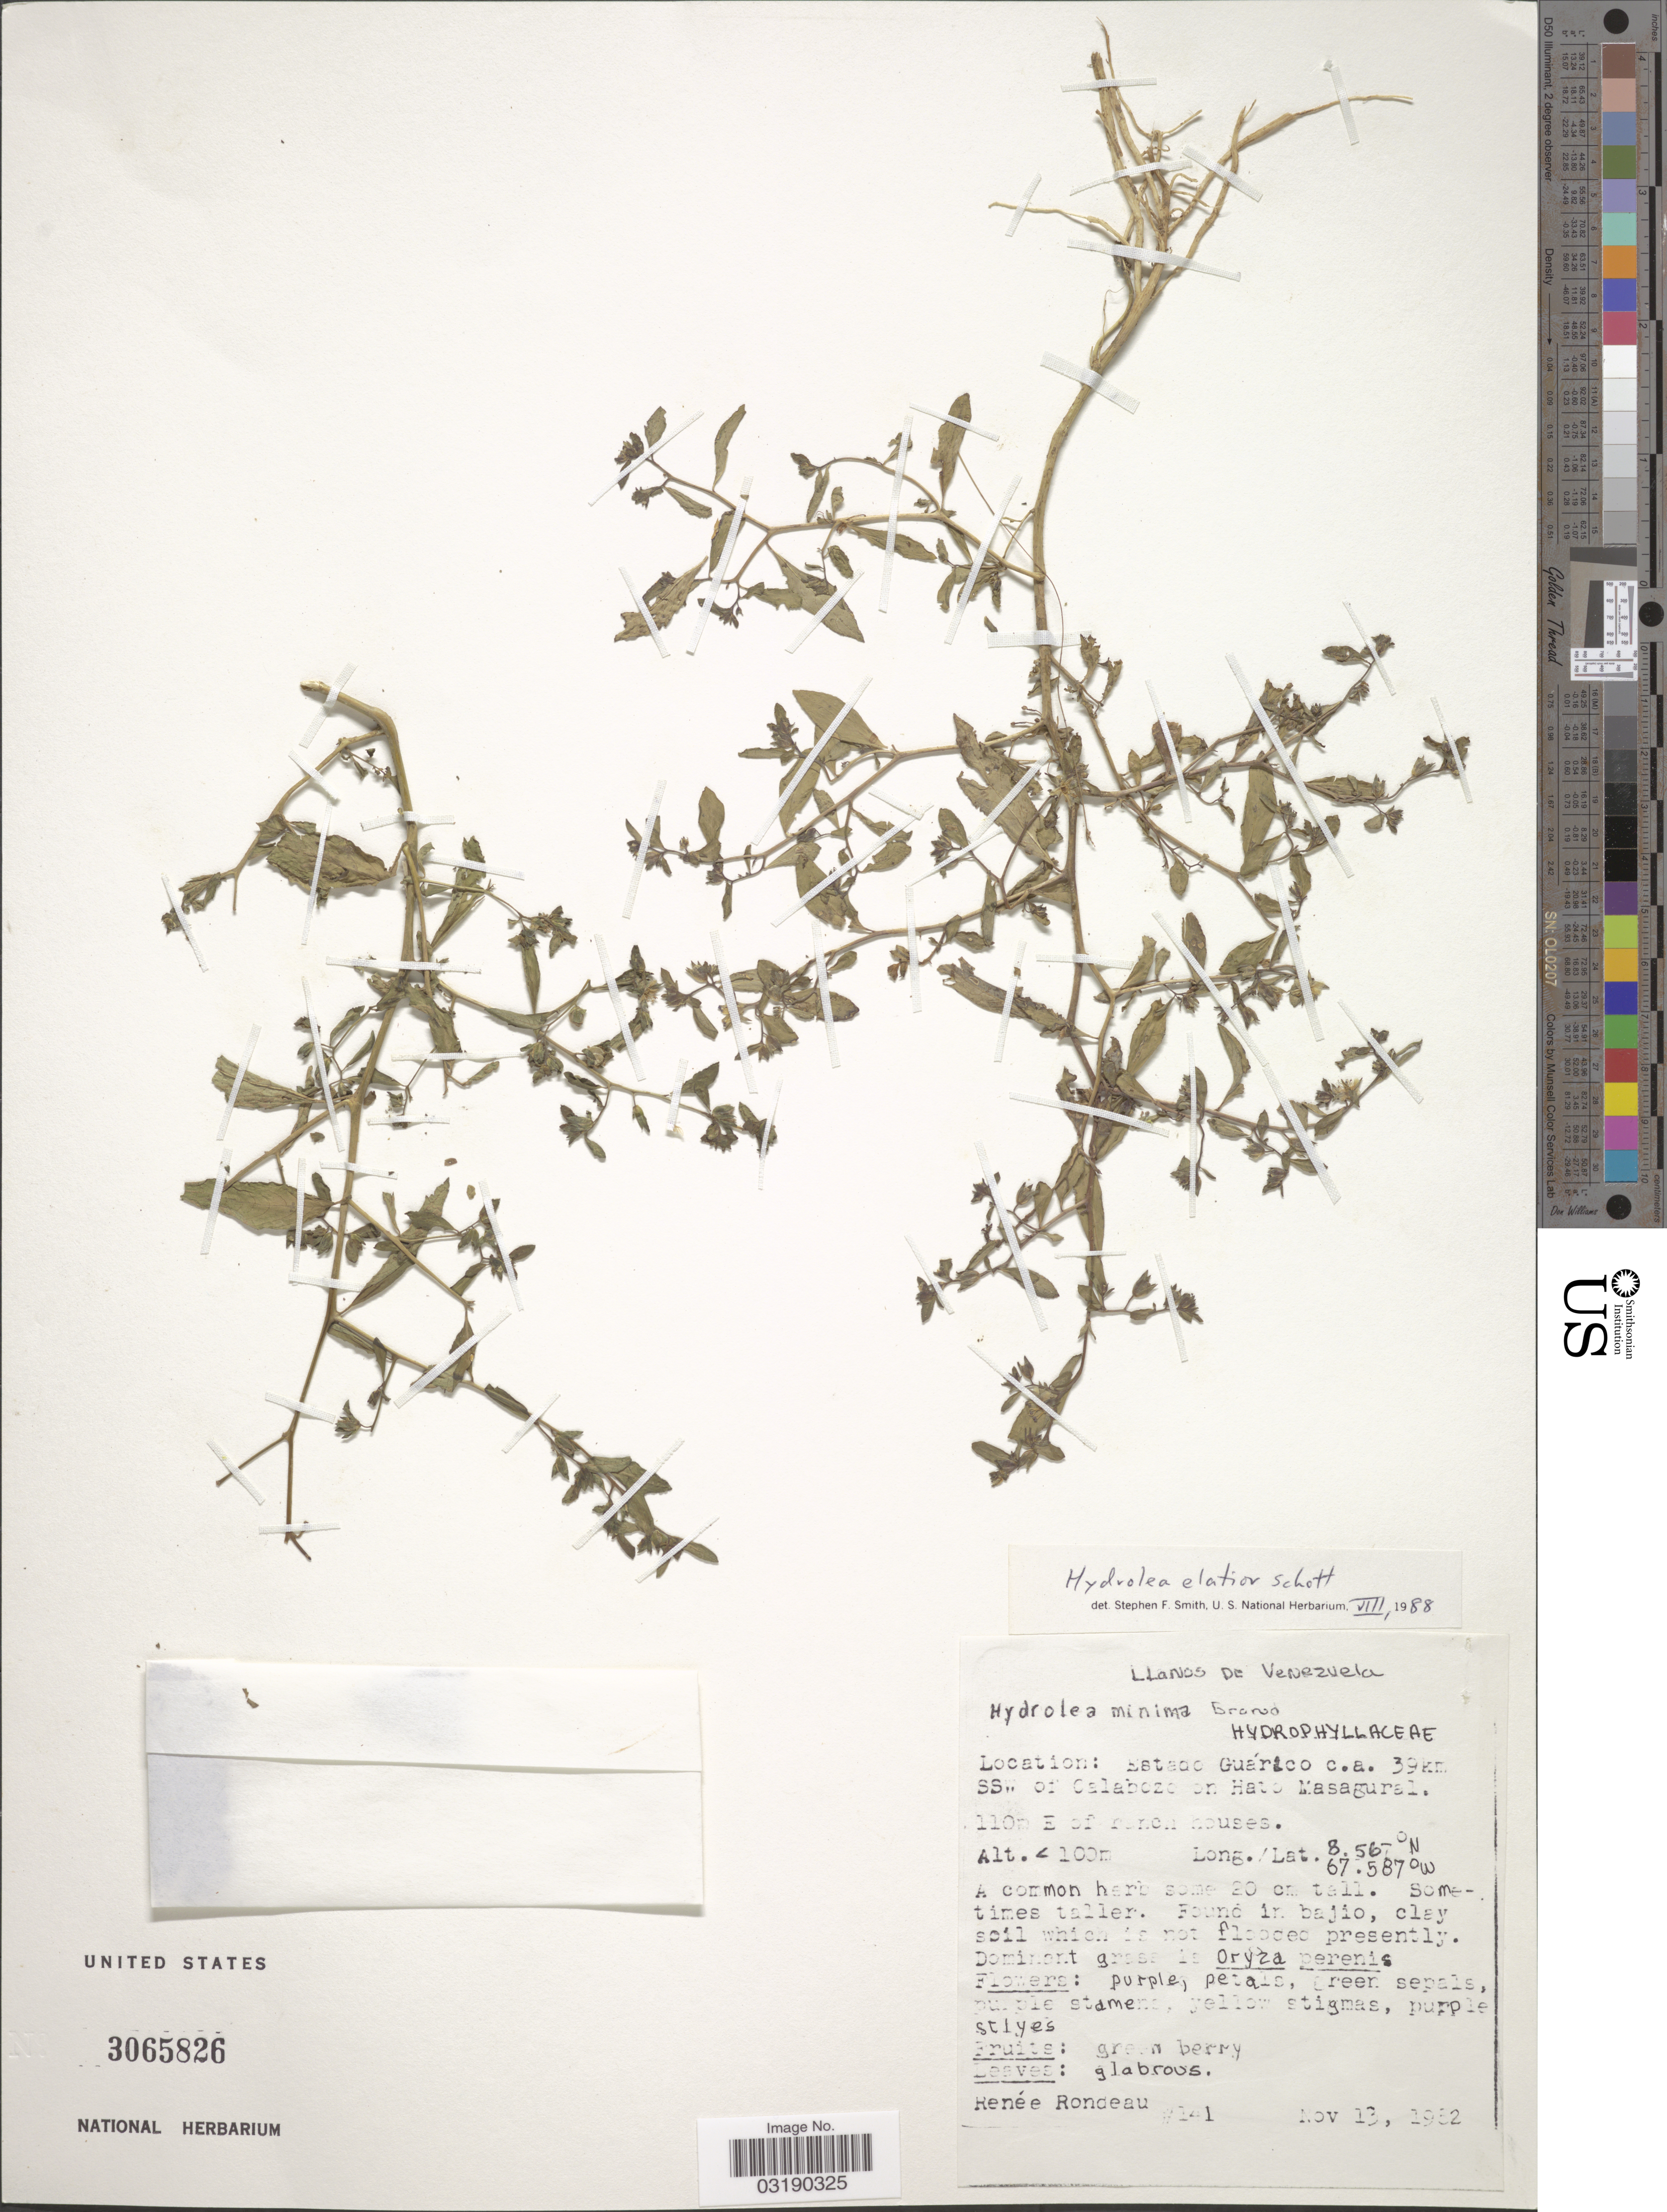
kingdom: Plantae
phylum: Tracheophyta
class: Magnoliopsida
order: Solanales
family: Hydroleaceae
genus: Hydrolea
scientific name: Hydrolea elatior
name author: Schott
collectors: R. Rondeau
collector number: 141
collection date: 1982-11-13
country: Venezuela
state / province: Guárico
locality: Estado Guárico c.a. 39km SSW of Calabozo on Hato Masagural.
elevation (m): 100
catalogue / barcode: US 3065826